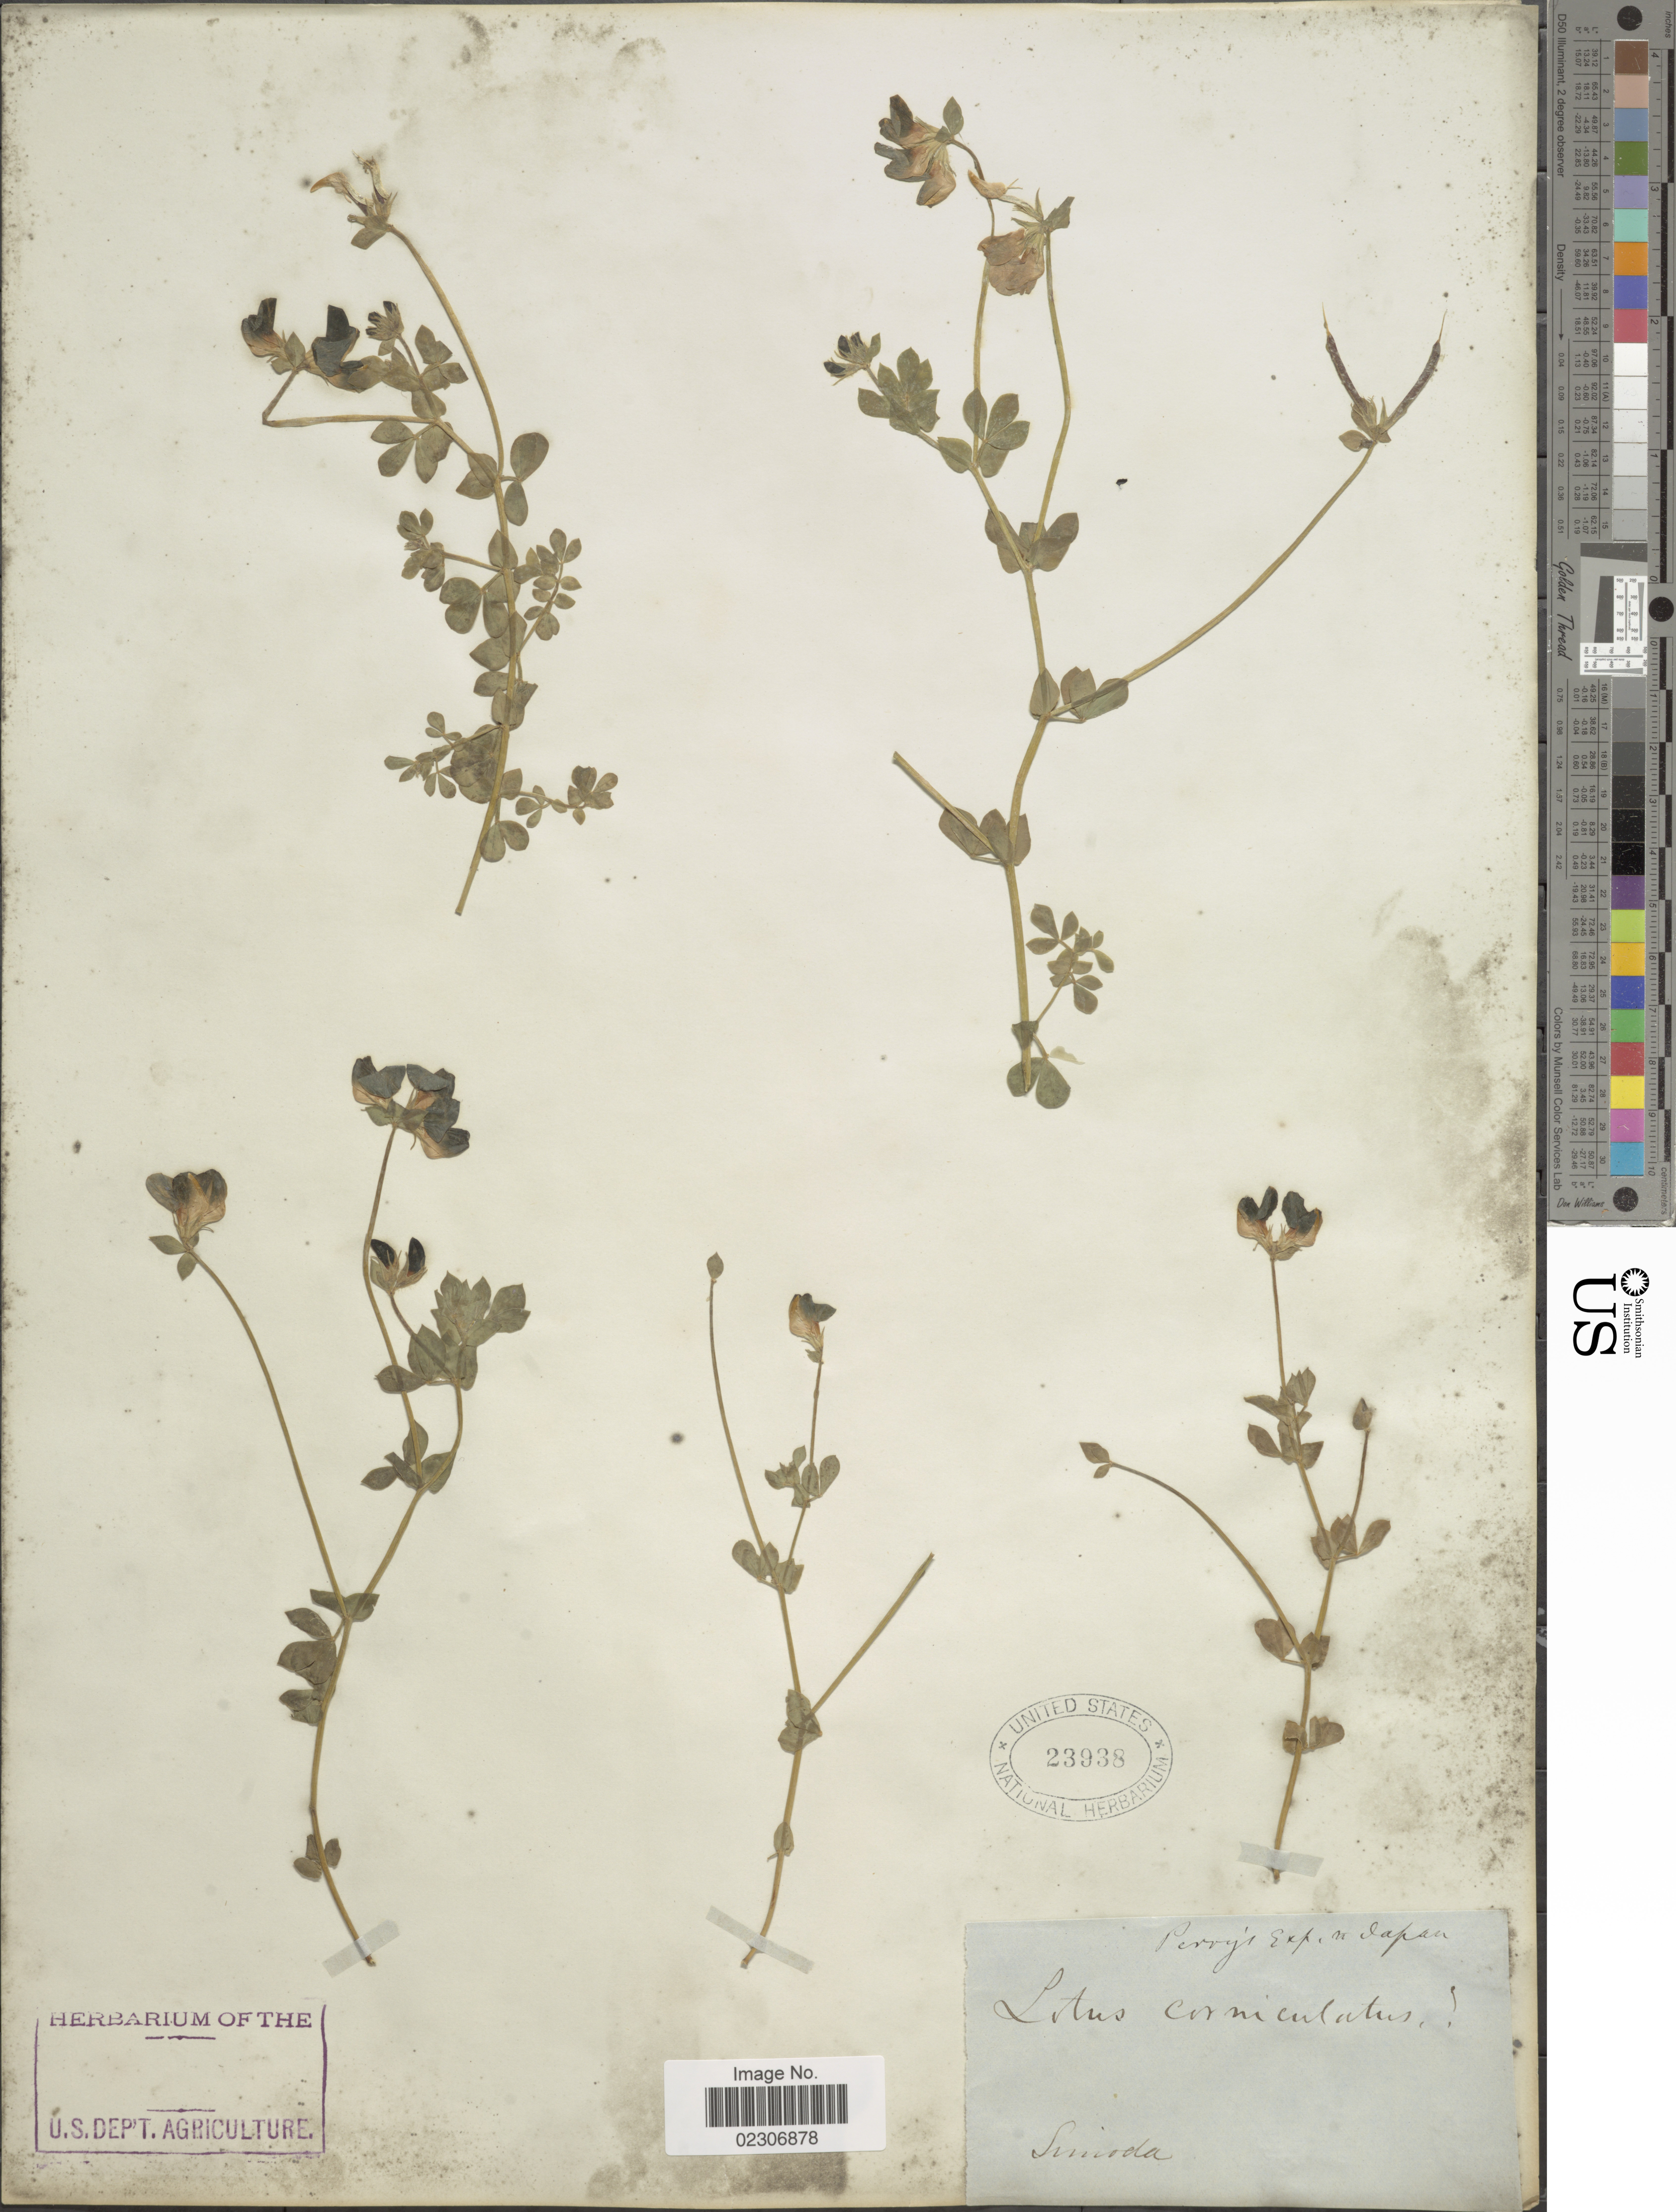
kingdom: Plantae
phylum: Tracheophyta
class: Magnoliopsida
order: Fabales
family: Fabaceae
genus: Lotus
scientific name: Lotus corniculatus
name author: L.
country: Japan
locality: Japan, Simoda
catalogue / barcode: US 239838